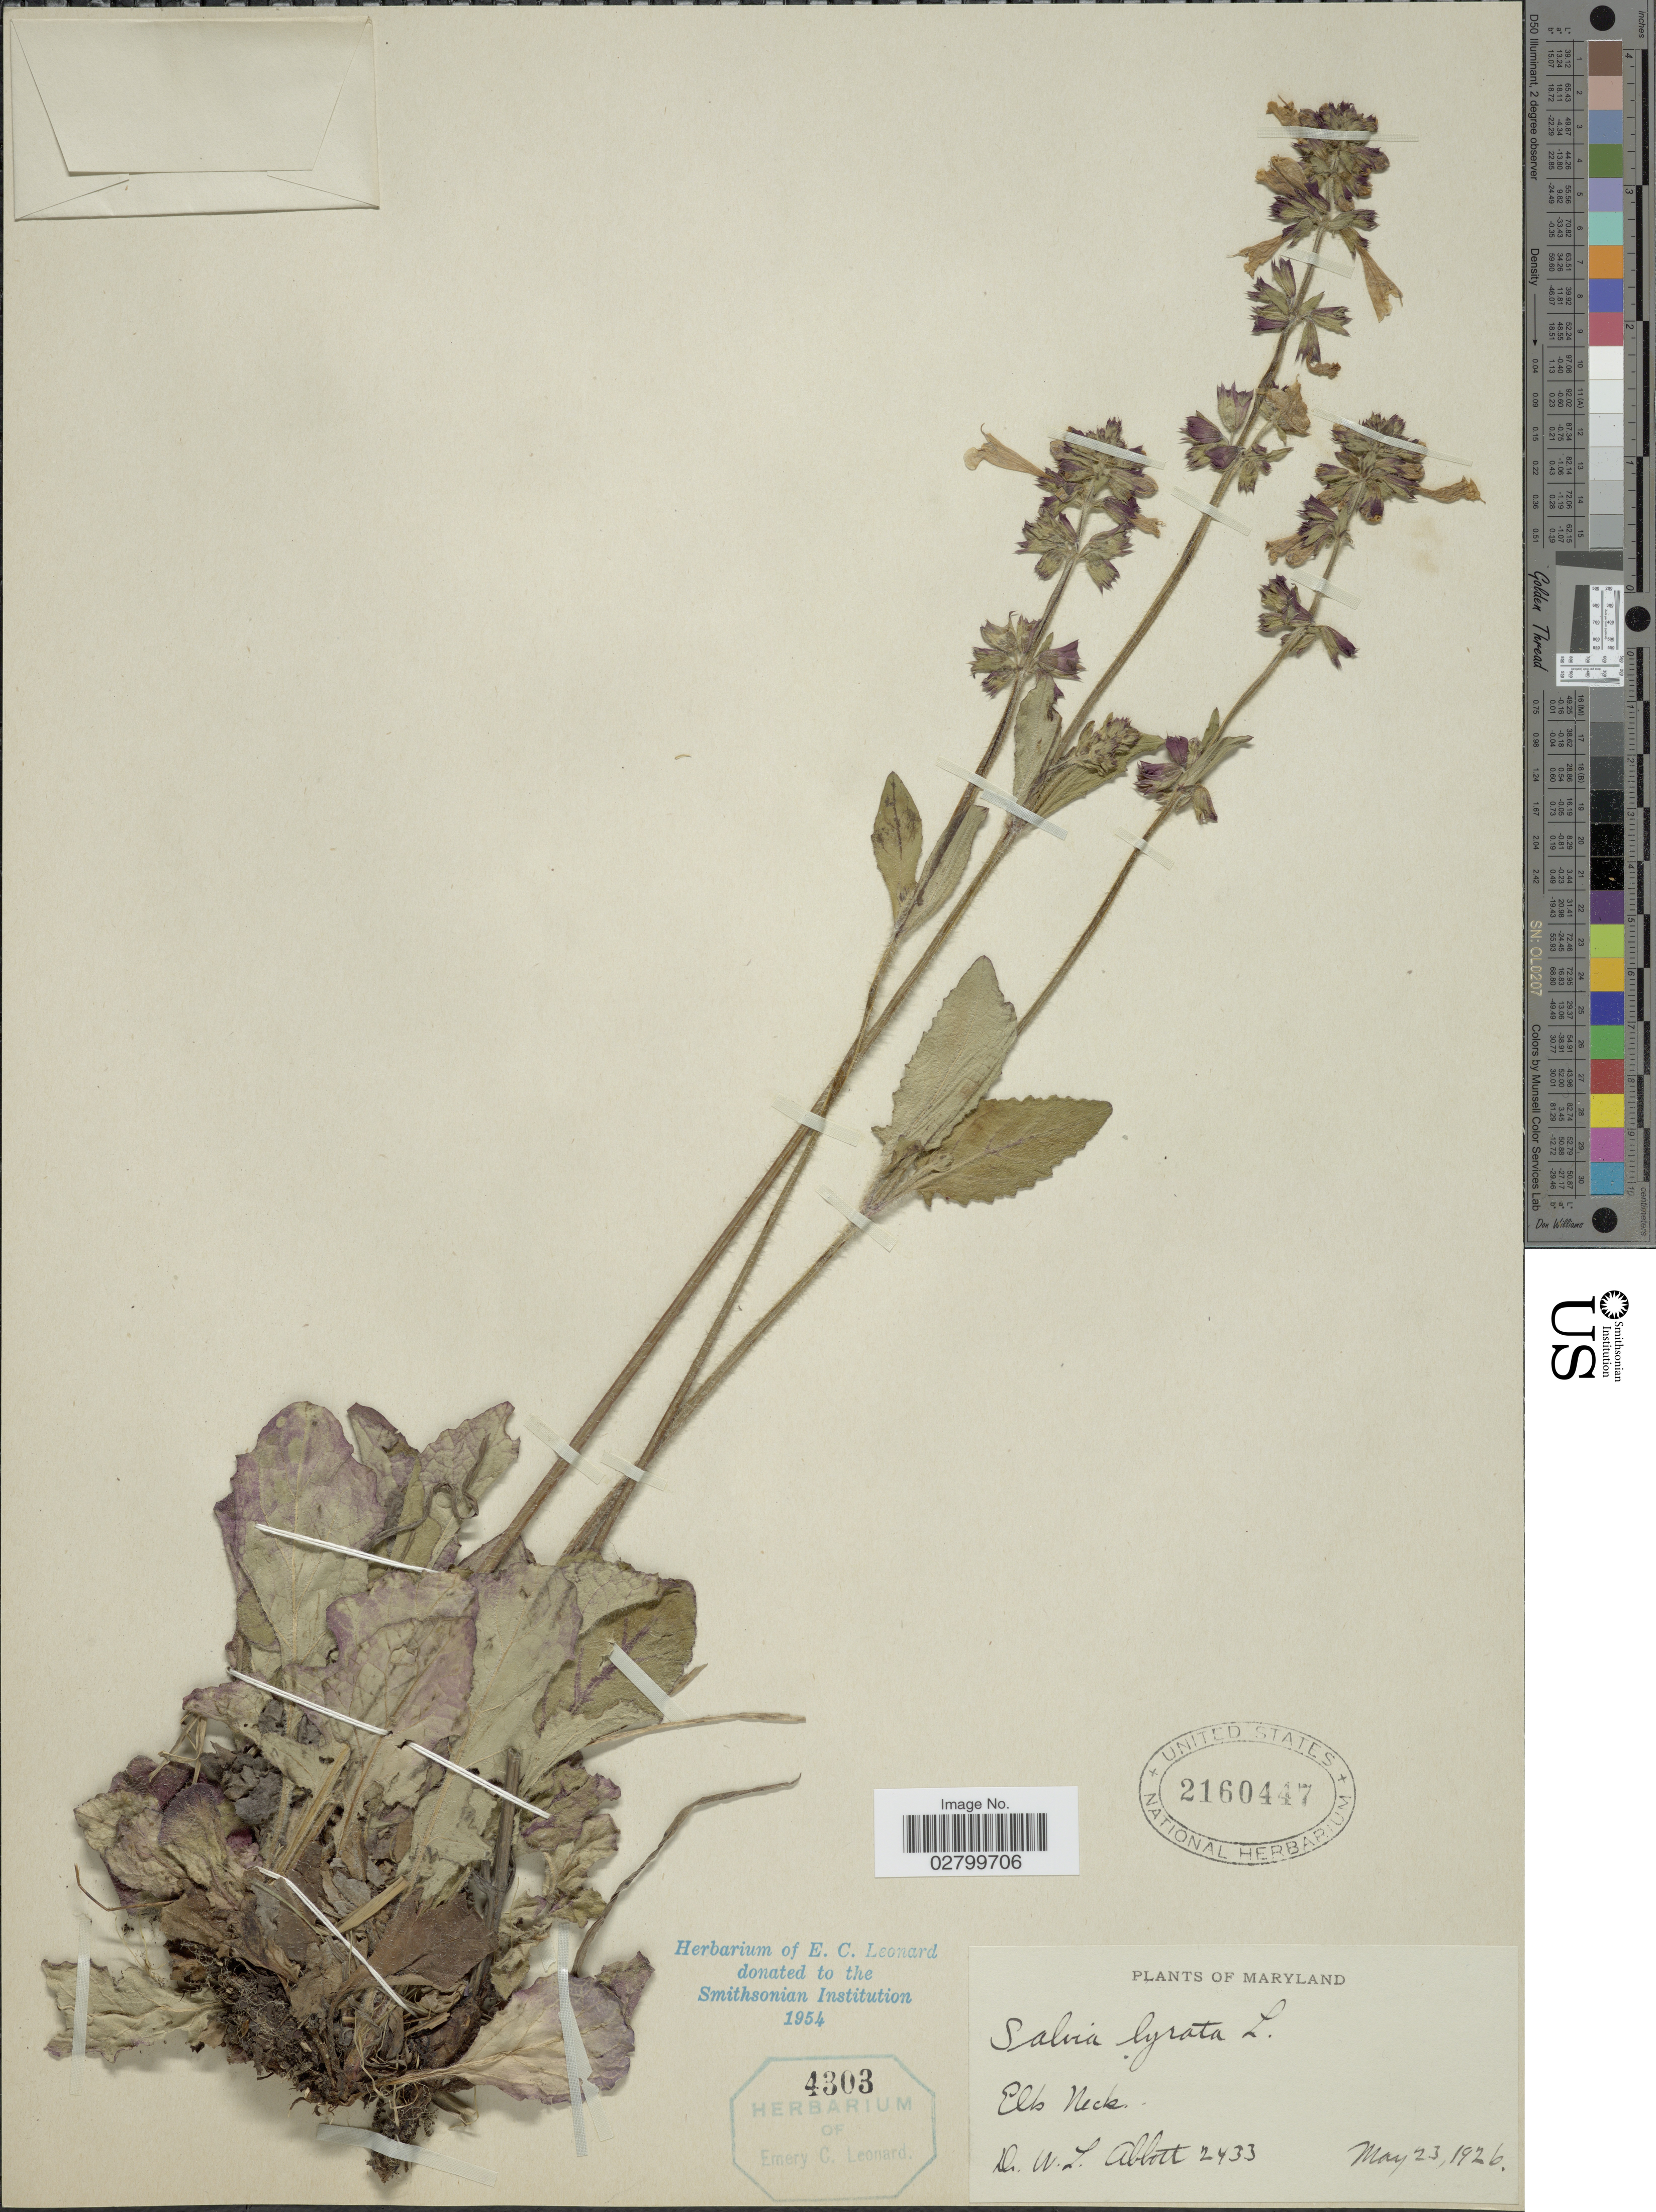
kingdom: Plantae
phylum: Tracheophyta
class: Magnoliopsida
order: Lamiales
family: Lamiaceae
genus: Salvia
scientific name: Salvia lyrata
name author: L.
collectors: W. L. Abbott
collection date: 1926-05-23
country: United States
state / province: Maryland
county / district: Cecil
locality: Elk Neck.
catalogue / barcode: US 2160447